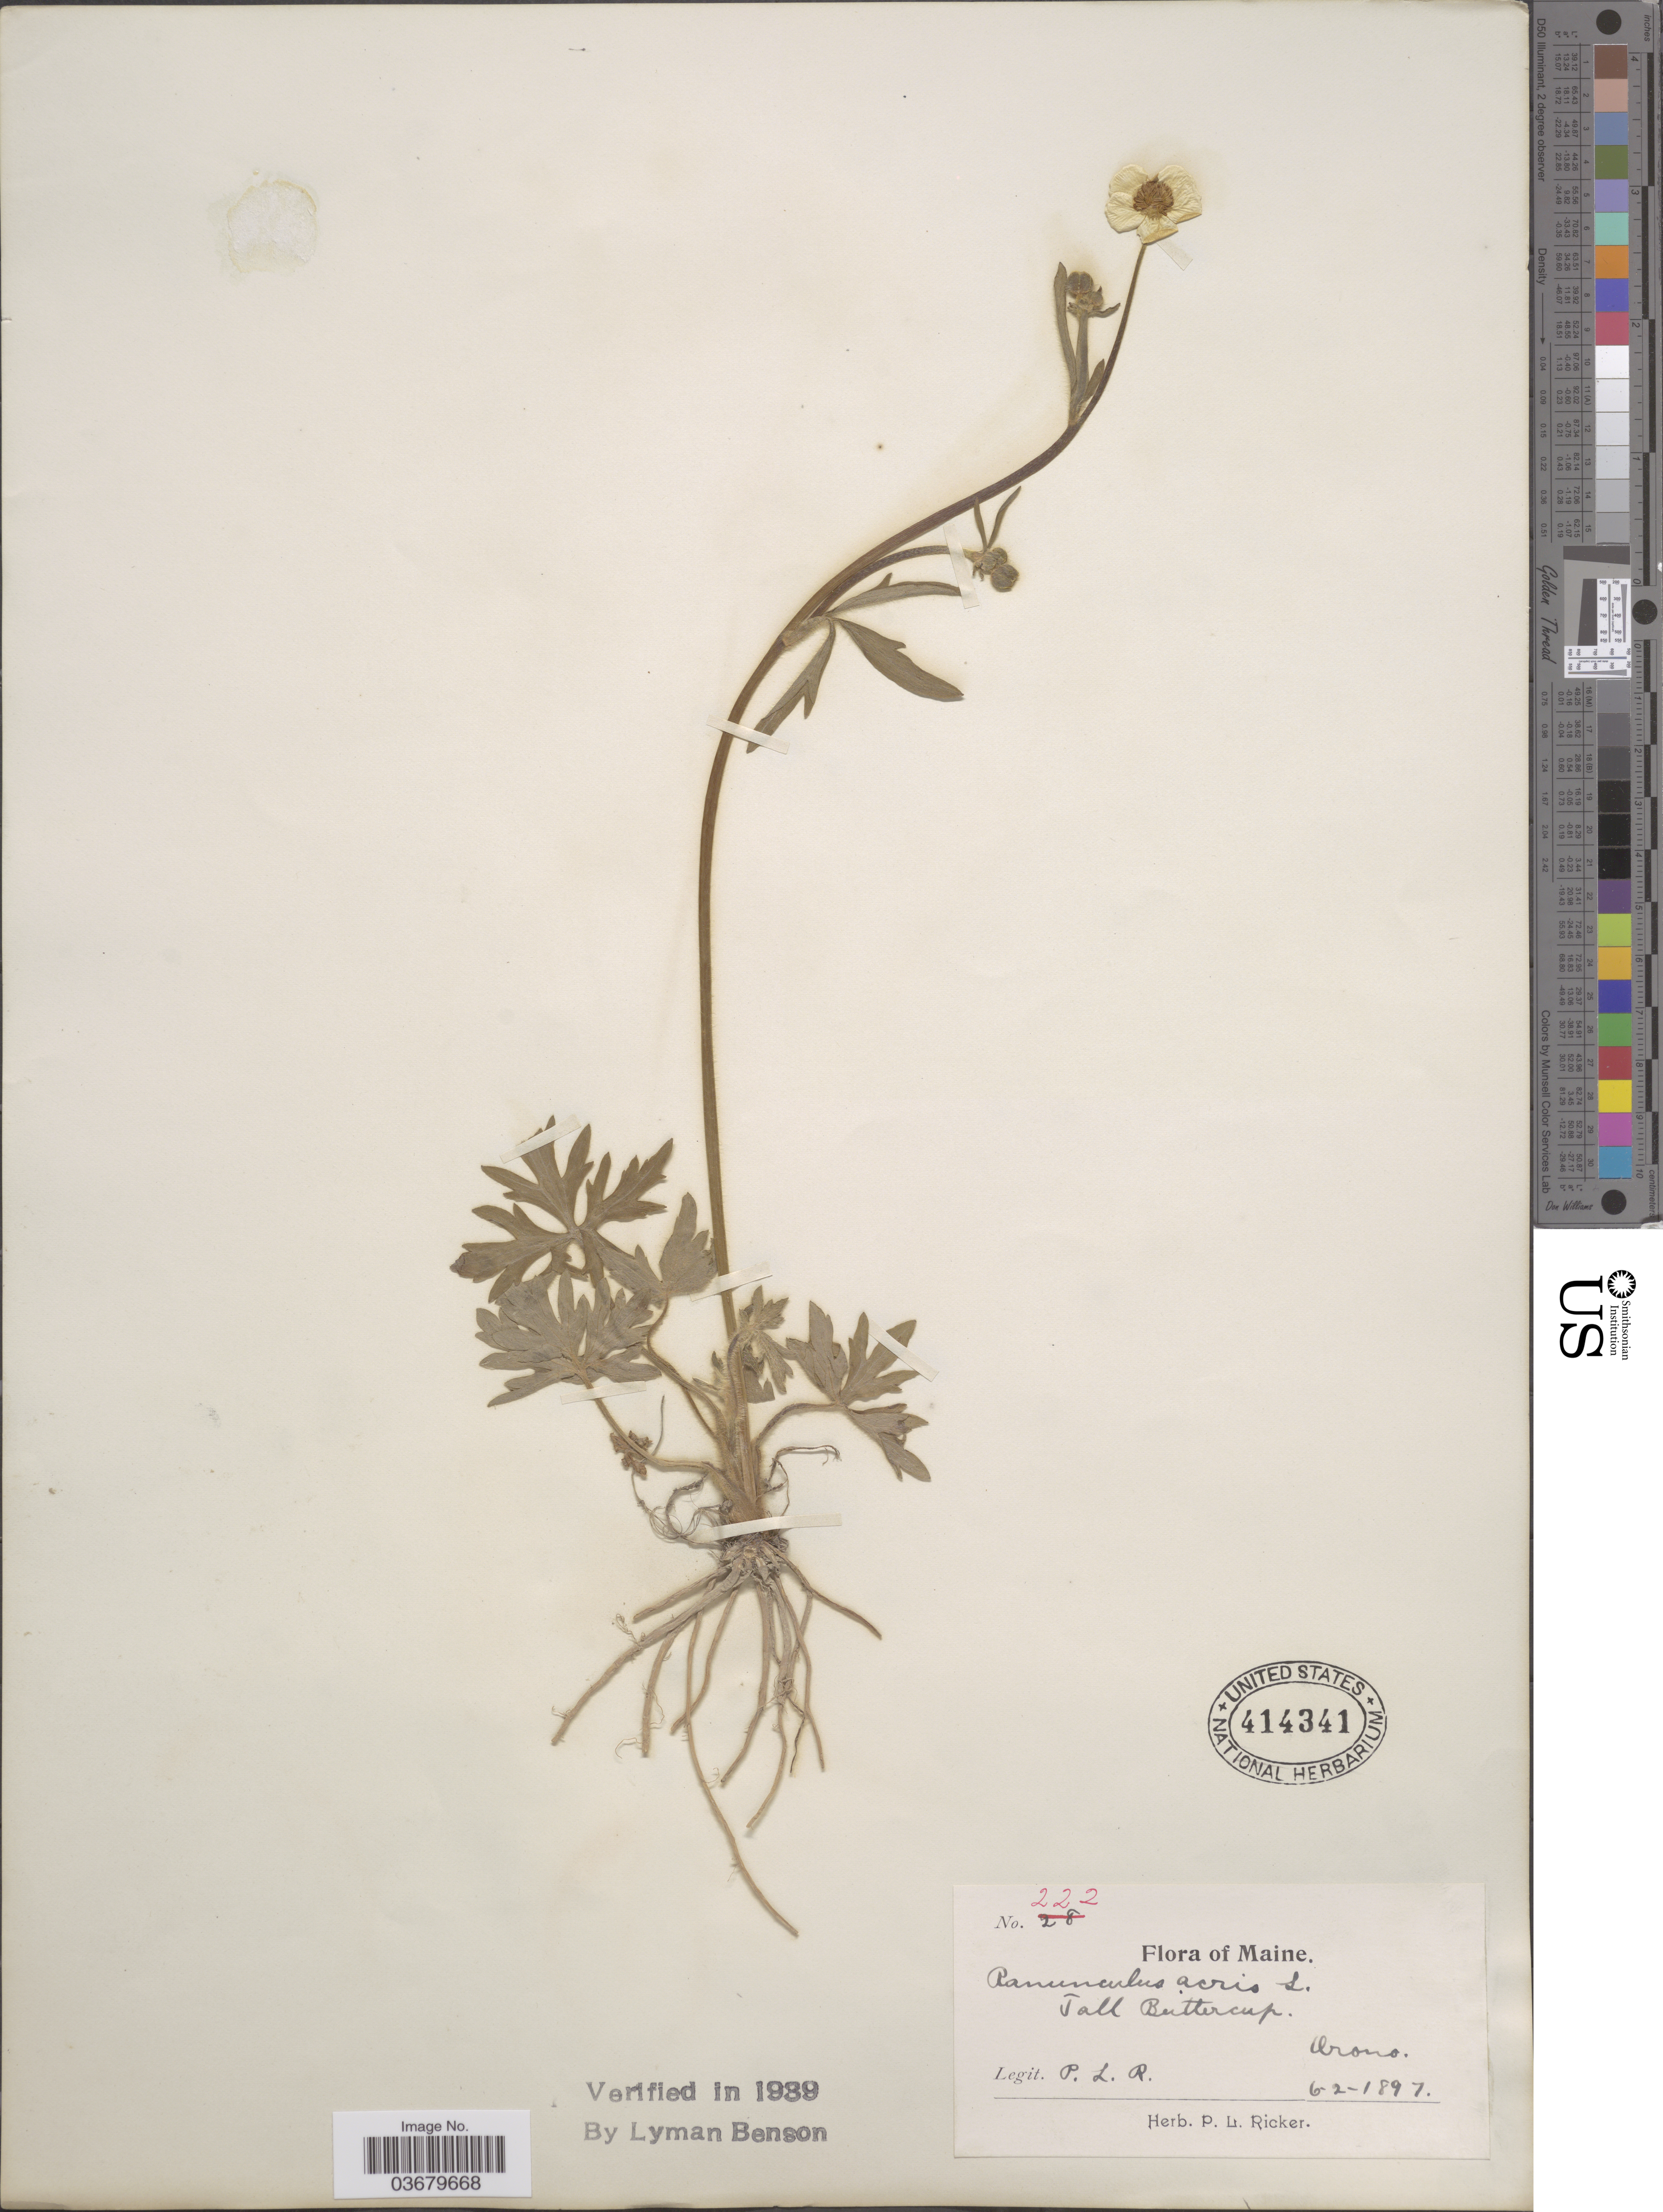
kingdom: Plantae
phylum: Tracheophyta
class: Magnoliopsida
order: Ranunculales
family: Ranunculaceae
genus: Ranunculus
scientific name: Ranunculus acris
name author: L.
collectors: P. Ricker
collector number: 222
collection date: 1897-06-02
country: United States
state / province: Maine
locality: Orono.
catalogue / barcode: US 414341